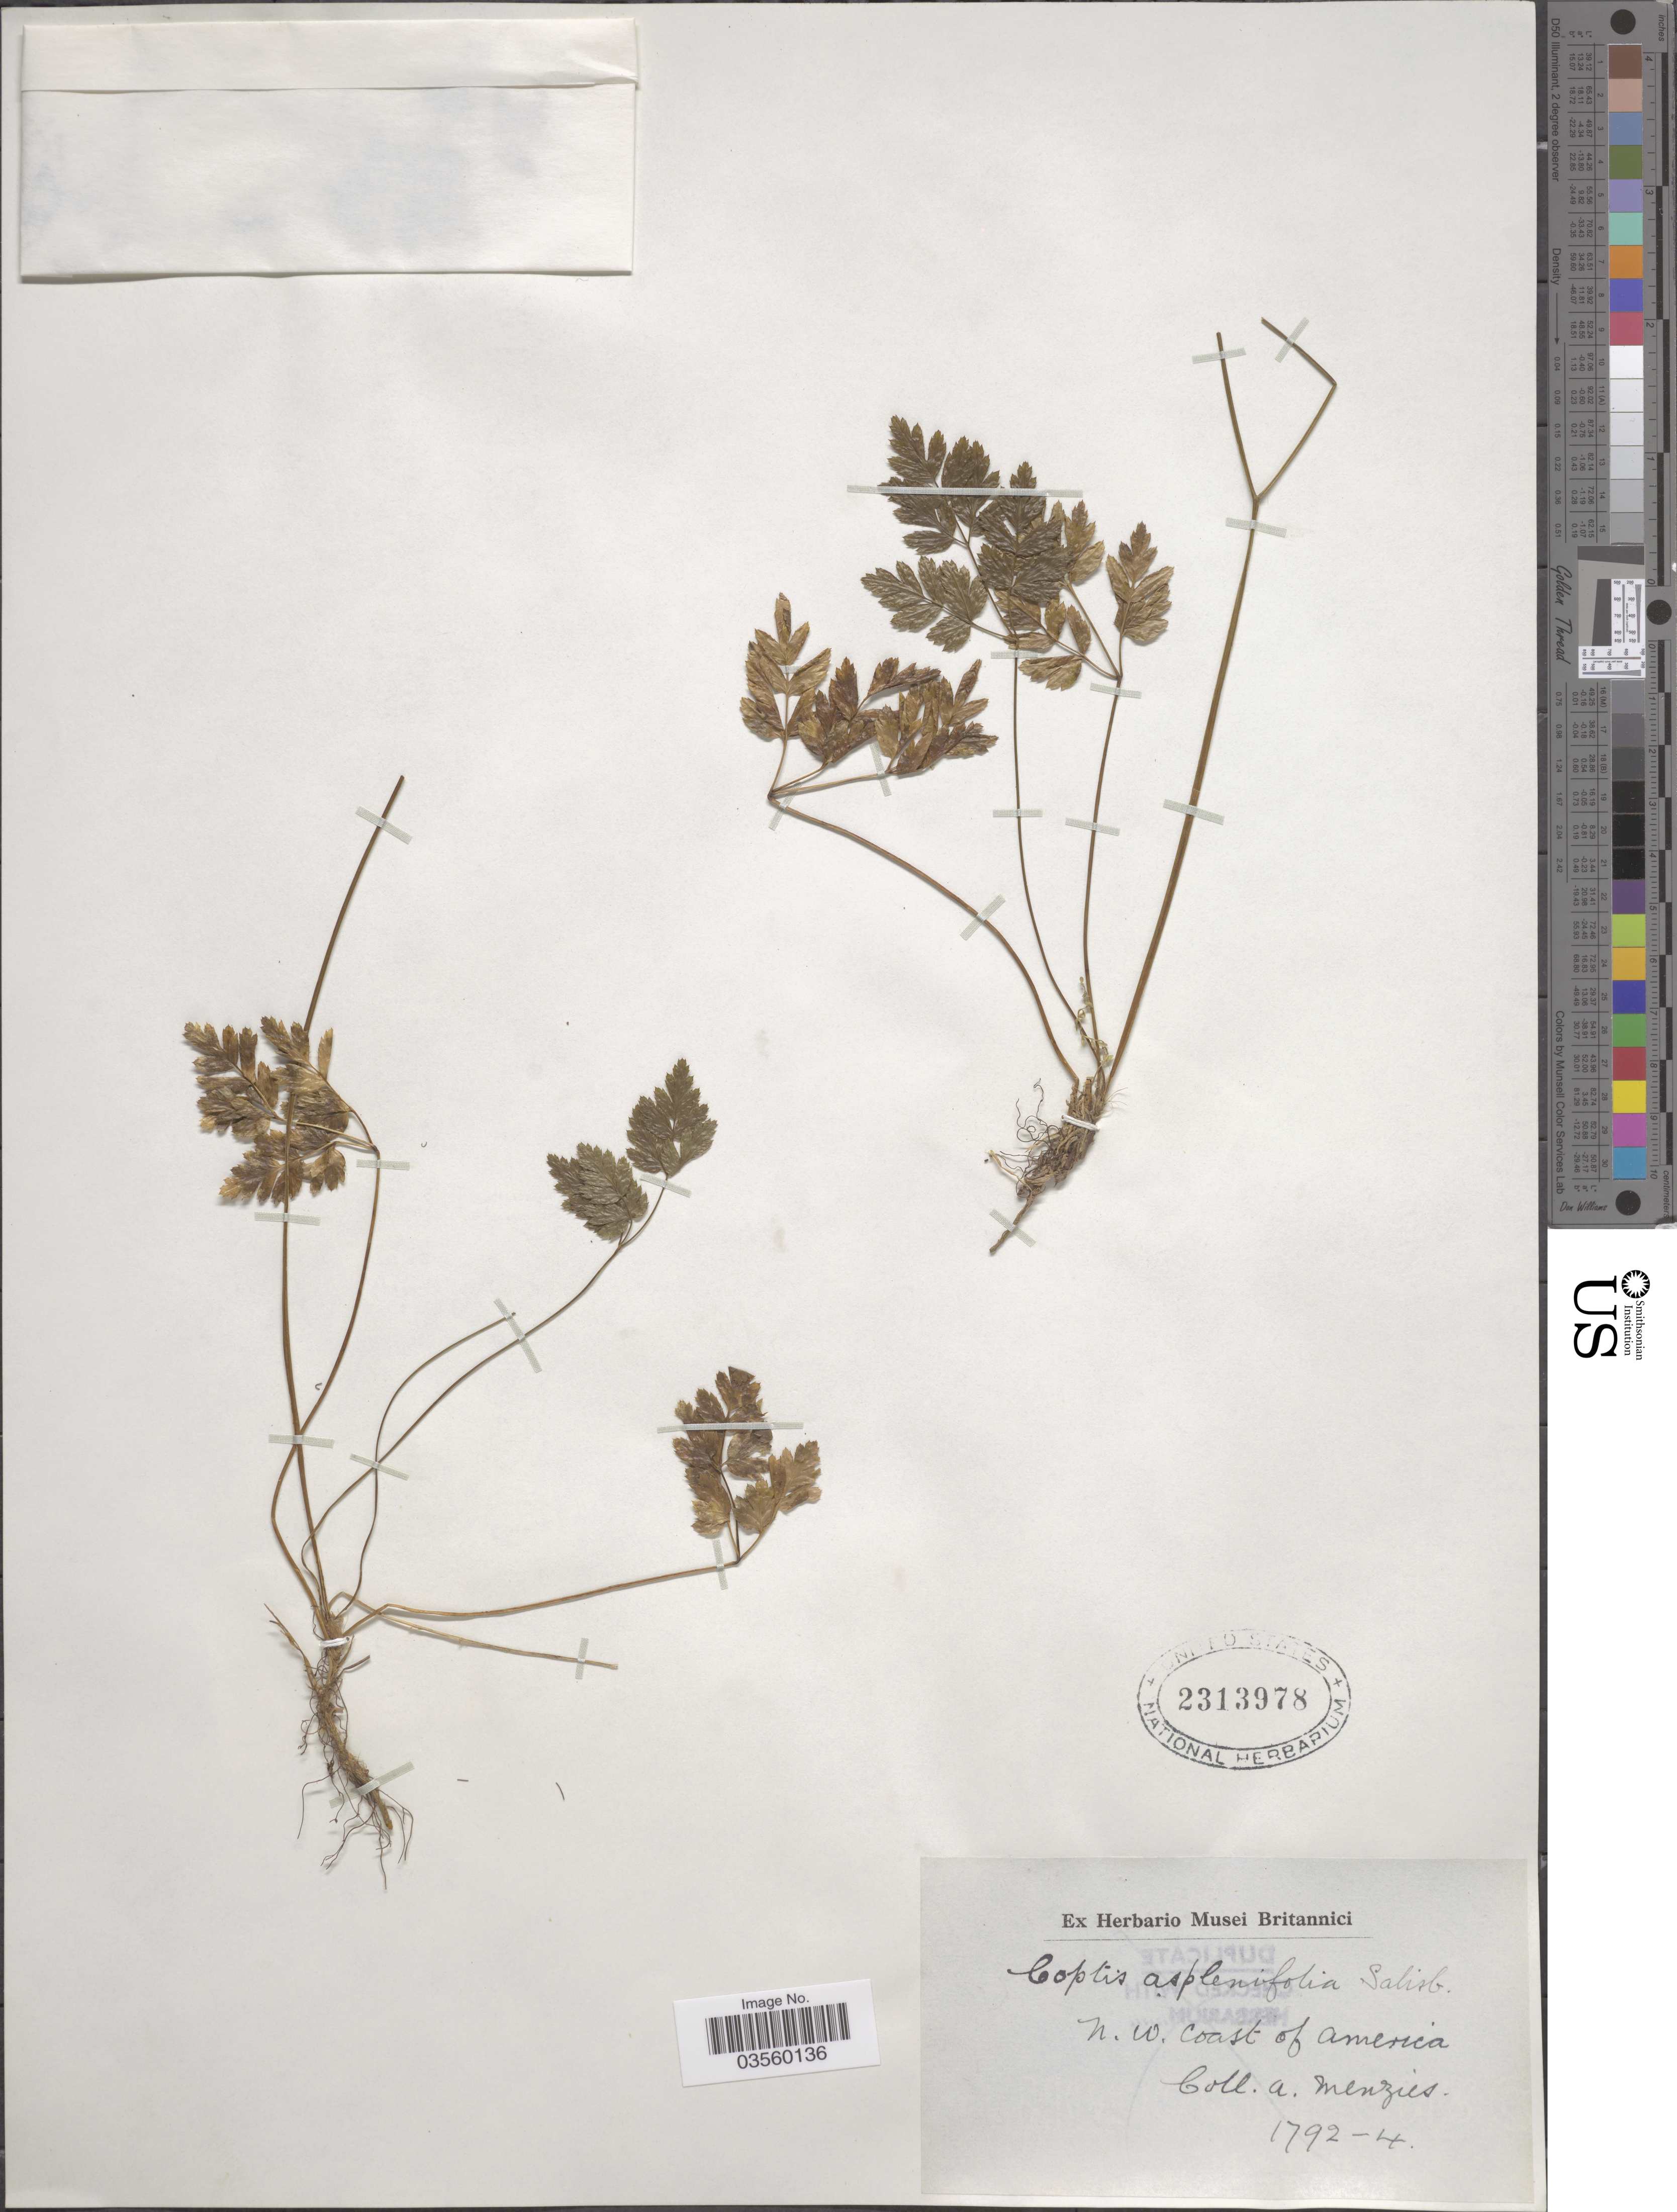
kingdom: Plantae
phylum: Tracheophyta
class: Magnoliopsida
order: Ranunculales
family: Ranunculaceae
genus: Coptis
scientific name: Coptis asplenifolia ined ?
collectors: A. Menzies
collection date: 1792/1794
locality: N. w. coast of America.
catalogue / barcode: US 2313978